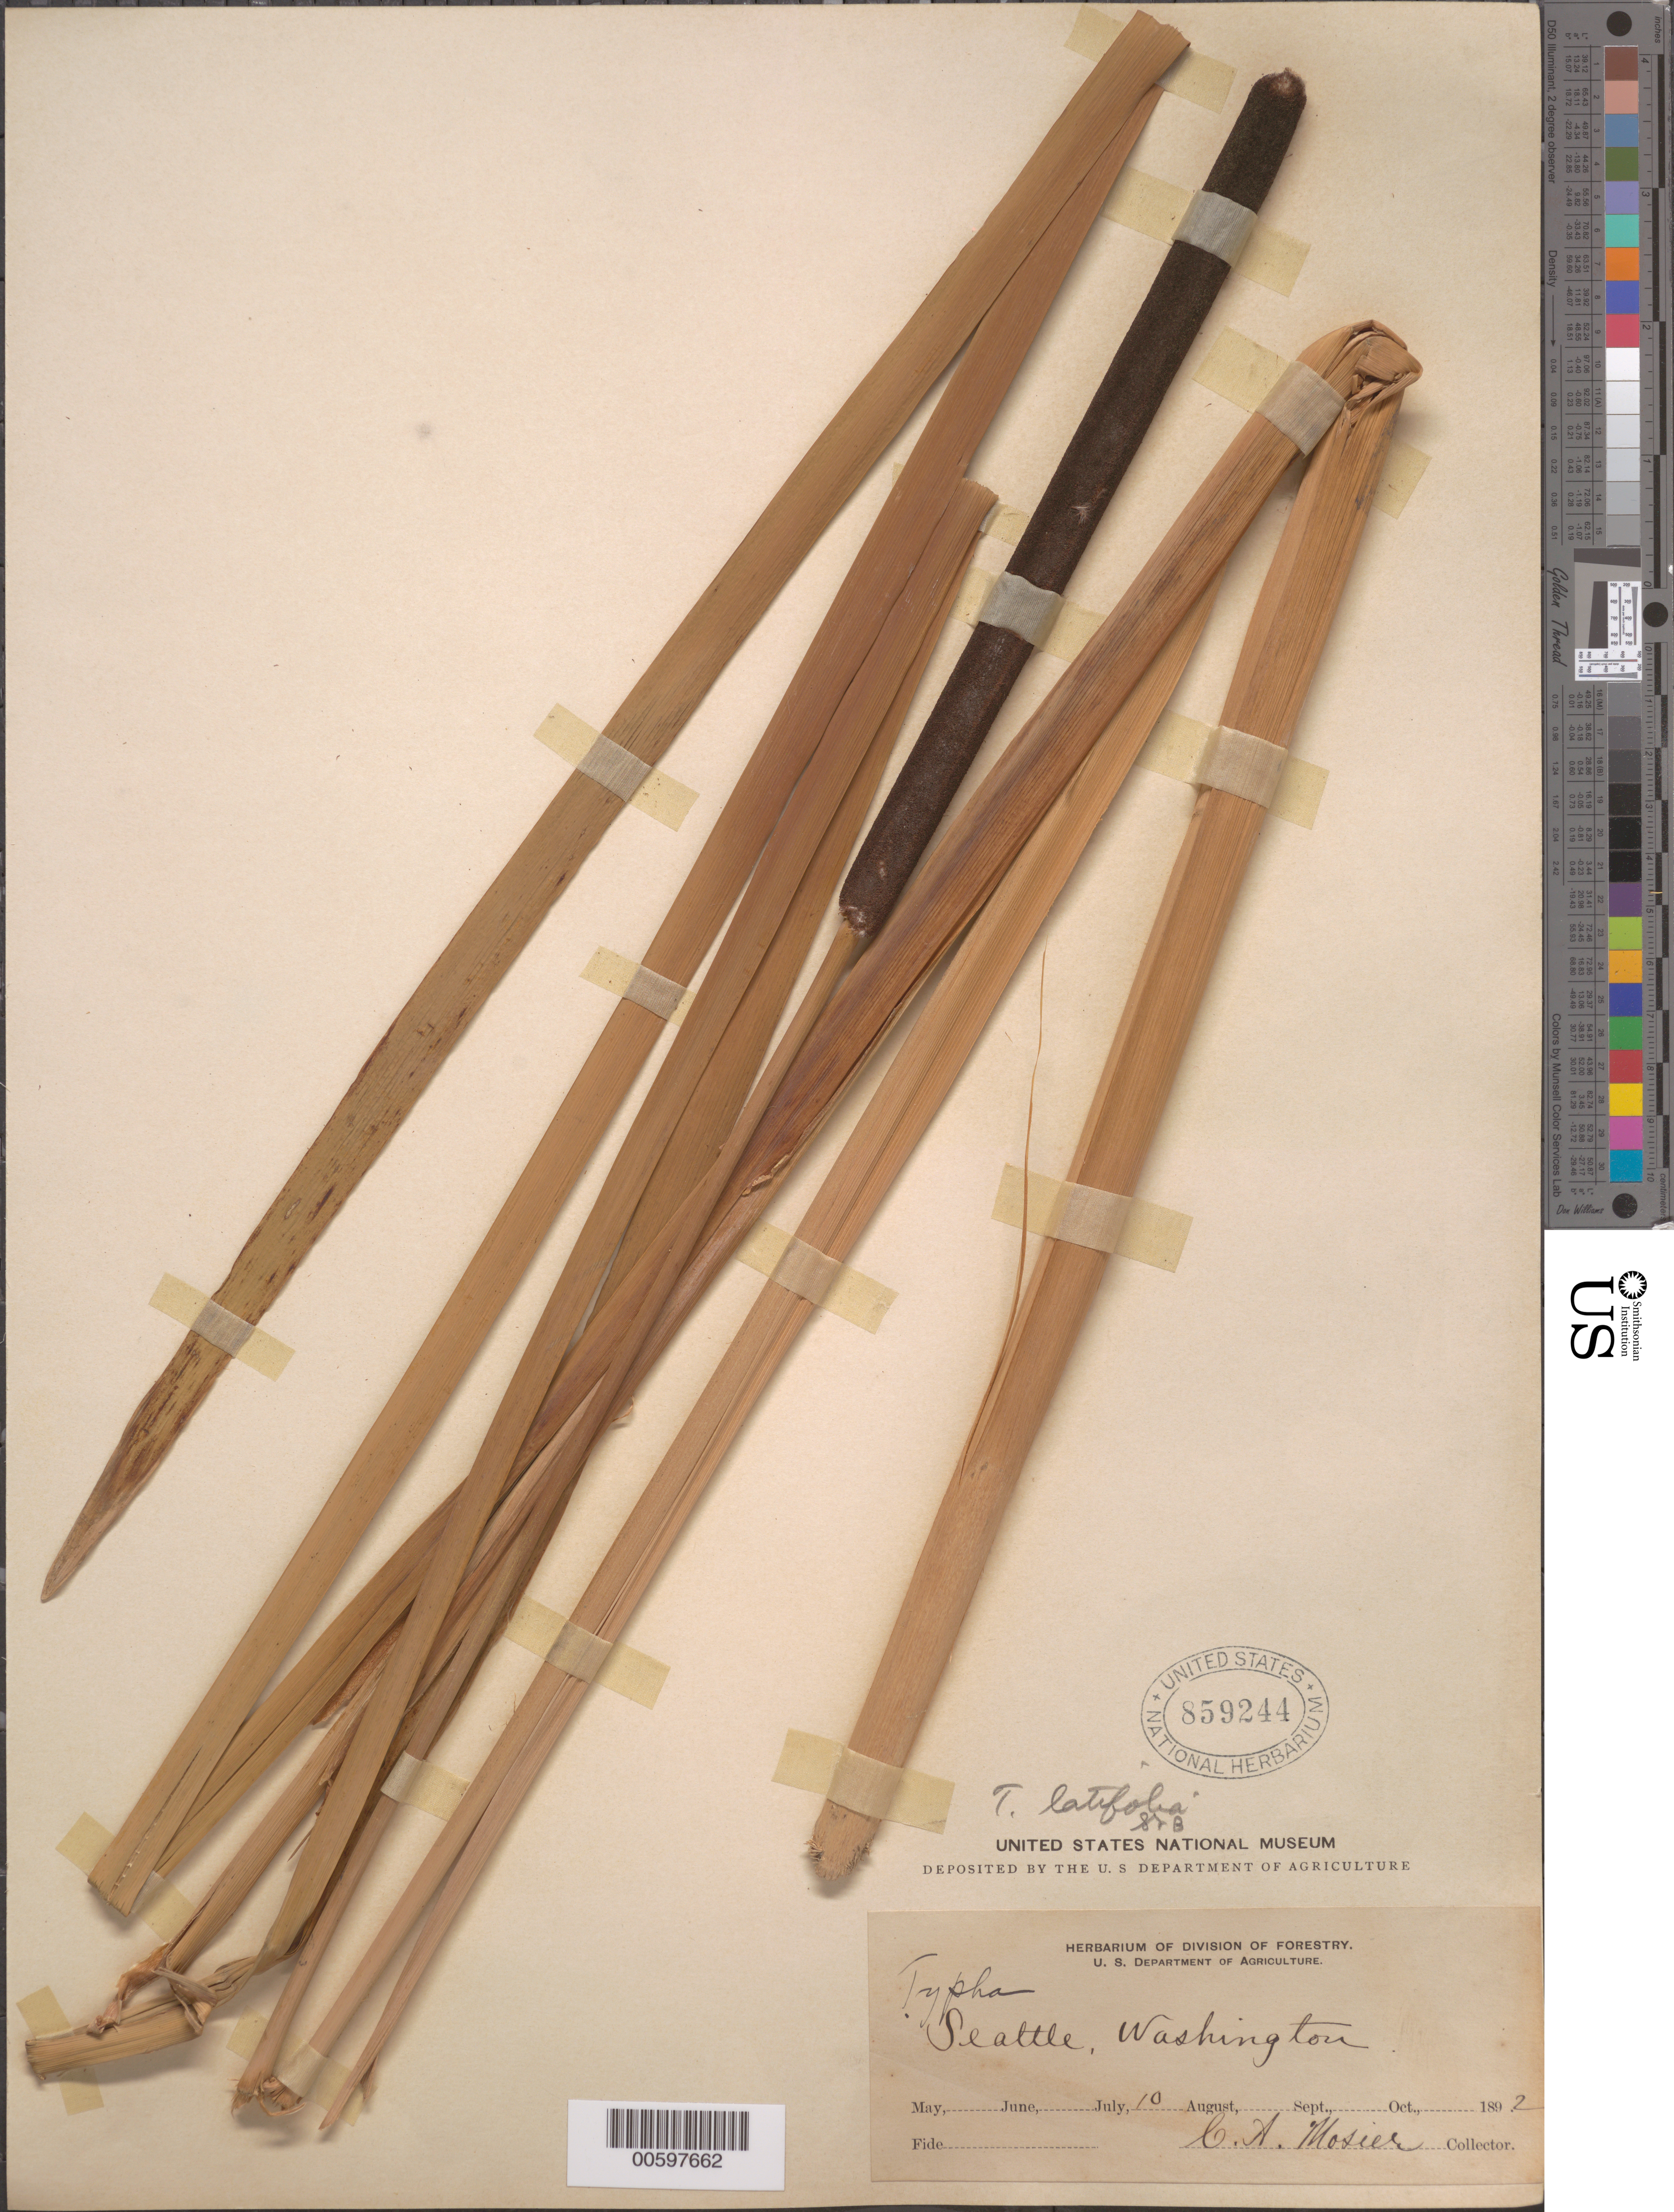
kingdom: Plantae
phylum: Tracheophyta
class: Liliopsida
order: Poales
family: Typhaceae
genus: Typha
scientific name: Typha latifolia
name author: L.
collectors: C. A. Mosier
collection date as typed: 10 Aug 1892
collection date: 1892-08-10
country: United States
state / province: Washington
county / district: King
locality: Seattle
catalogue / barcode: US 859244